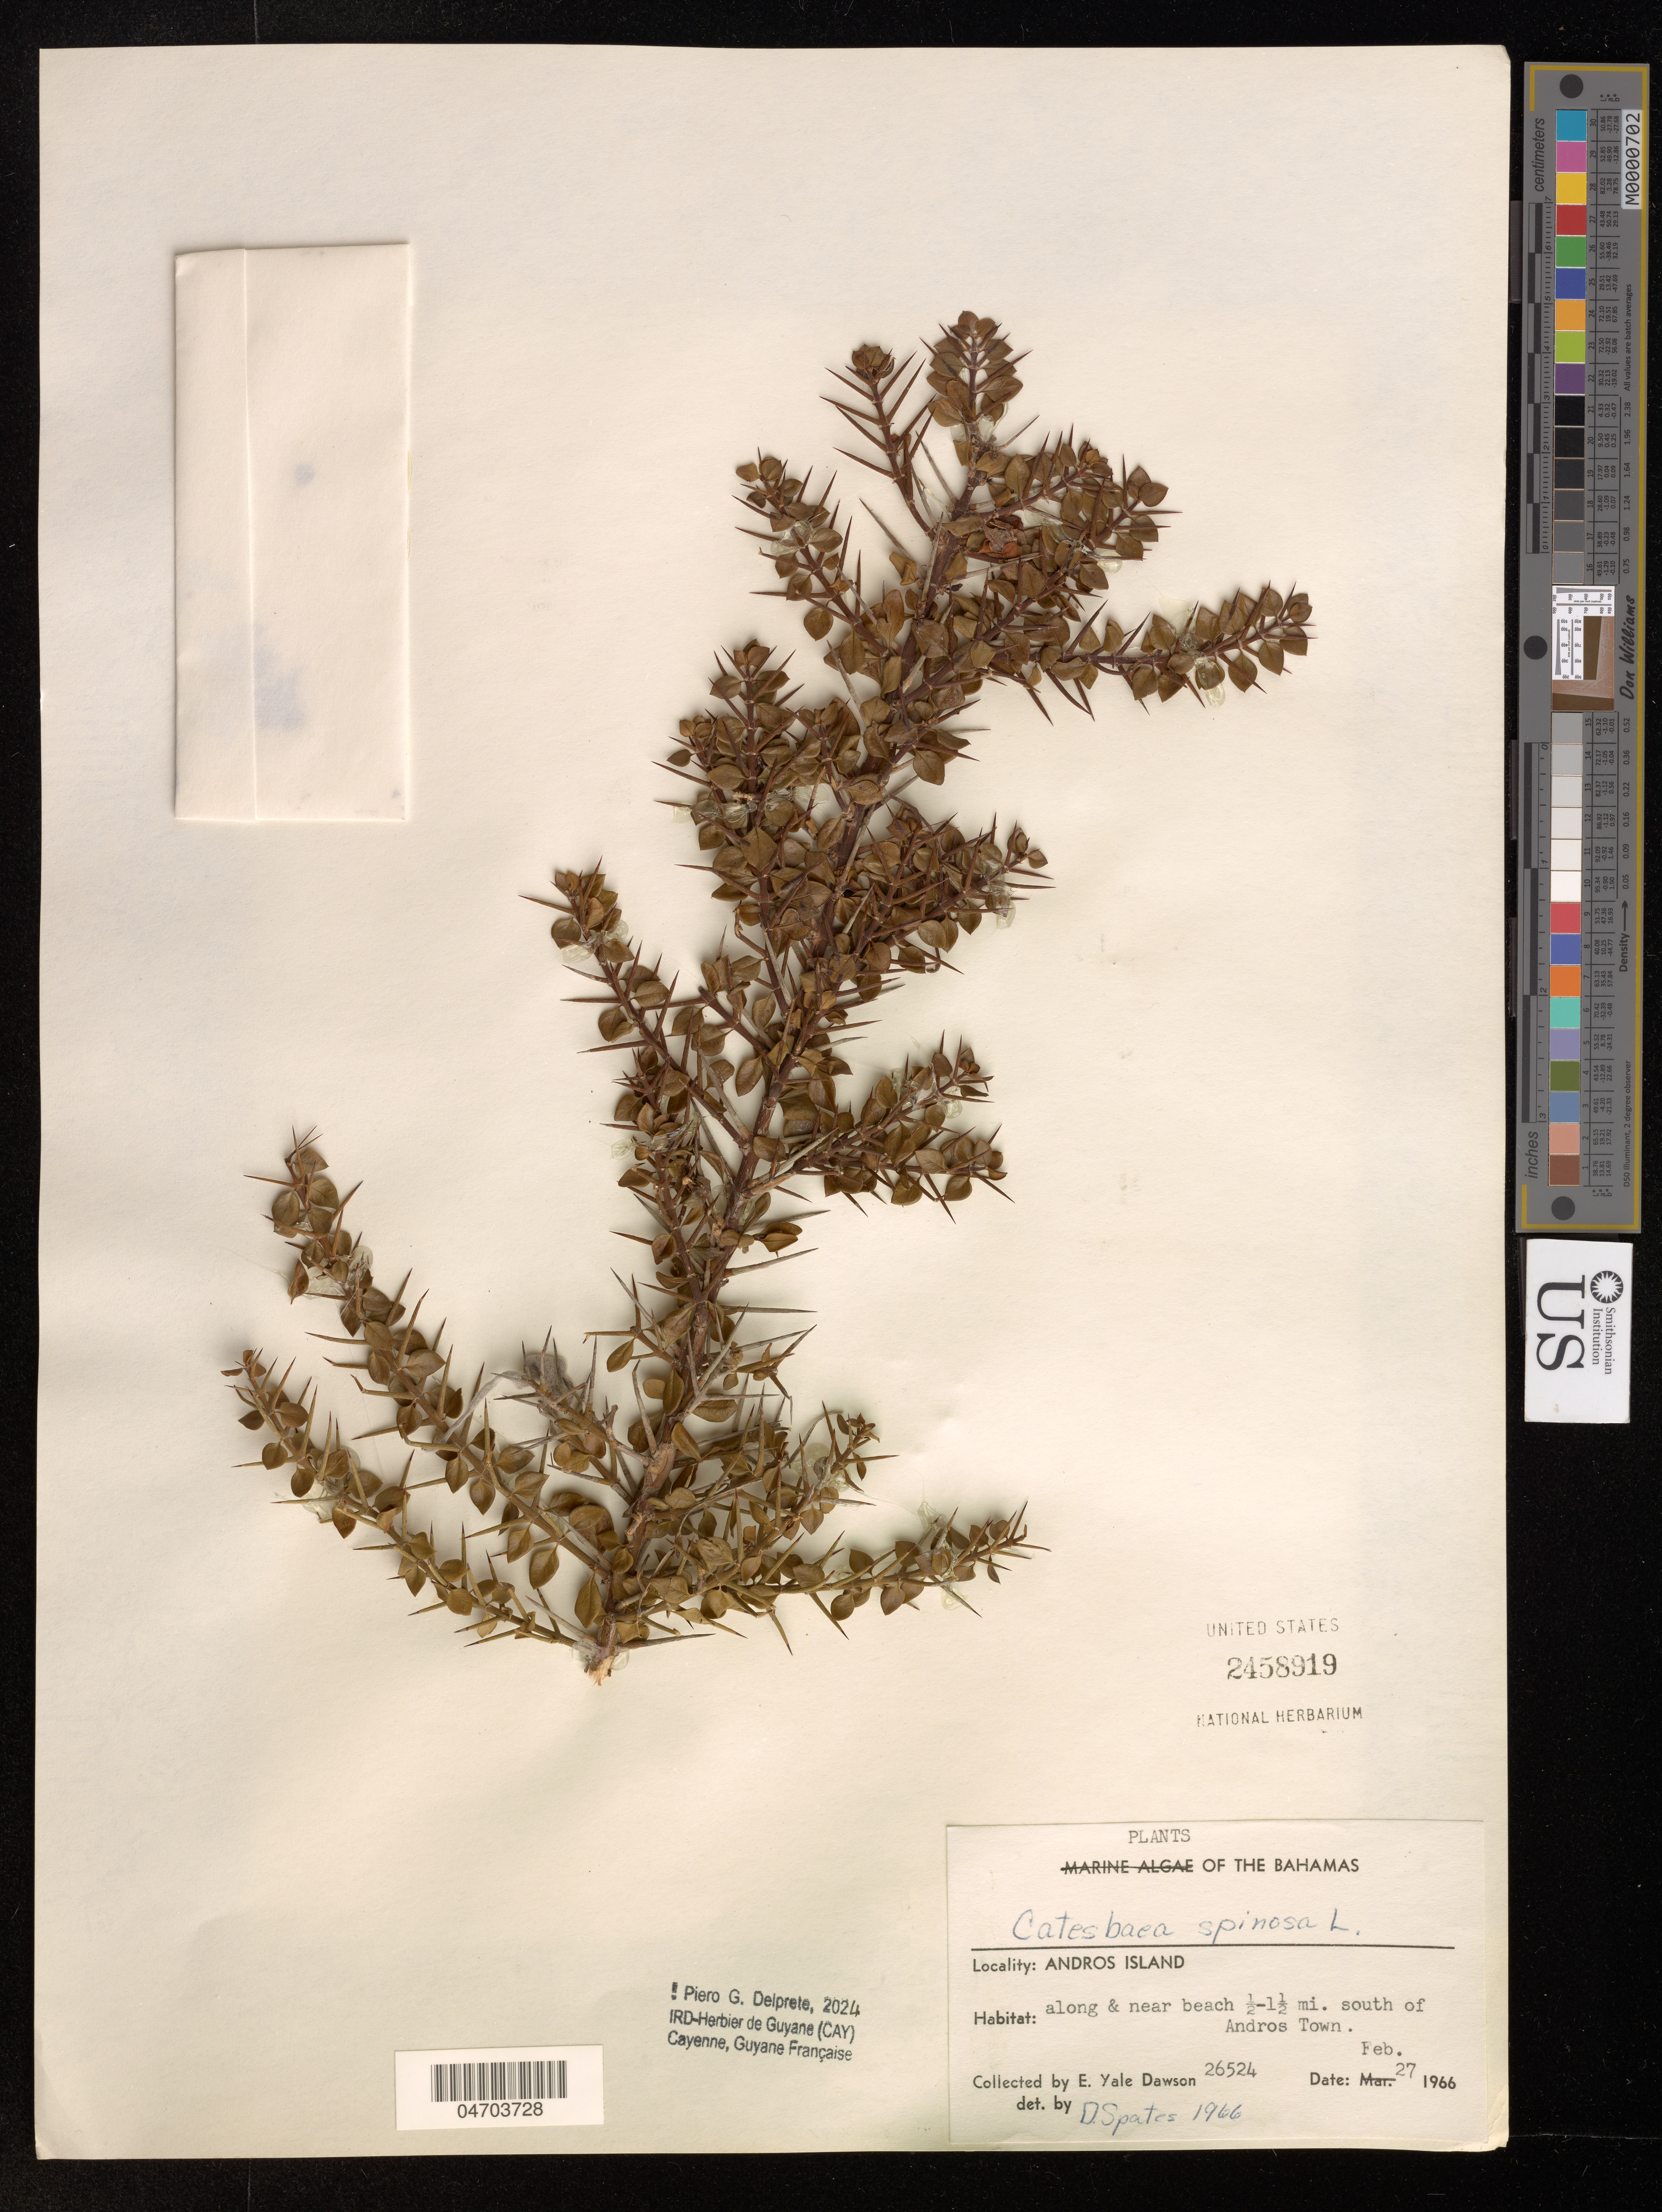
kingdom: Plantae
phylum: Tracheophyta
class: Magnoliopsida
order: Gentianales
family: Rubiaceae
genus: Catesbaea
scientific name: Catesbaea spinosa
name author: L.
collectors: E. Y. Dawson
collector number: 26524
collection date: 1966-02-27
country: Bahamas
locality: Andros Island, along & near beach ½-1½ mi. south of Andros Town.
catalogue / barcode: US 2458919